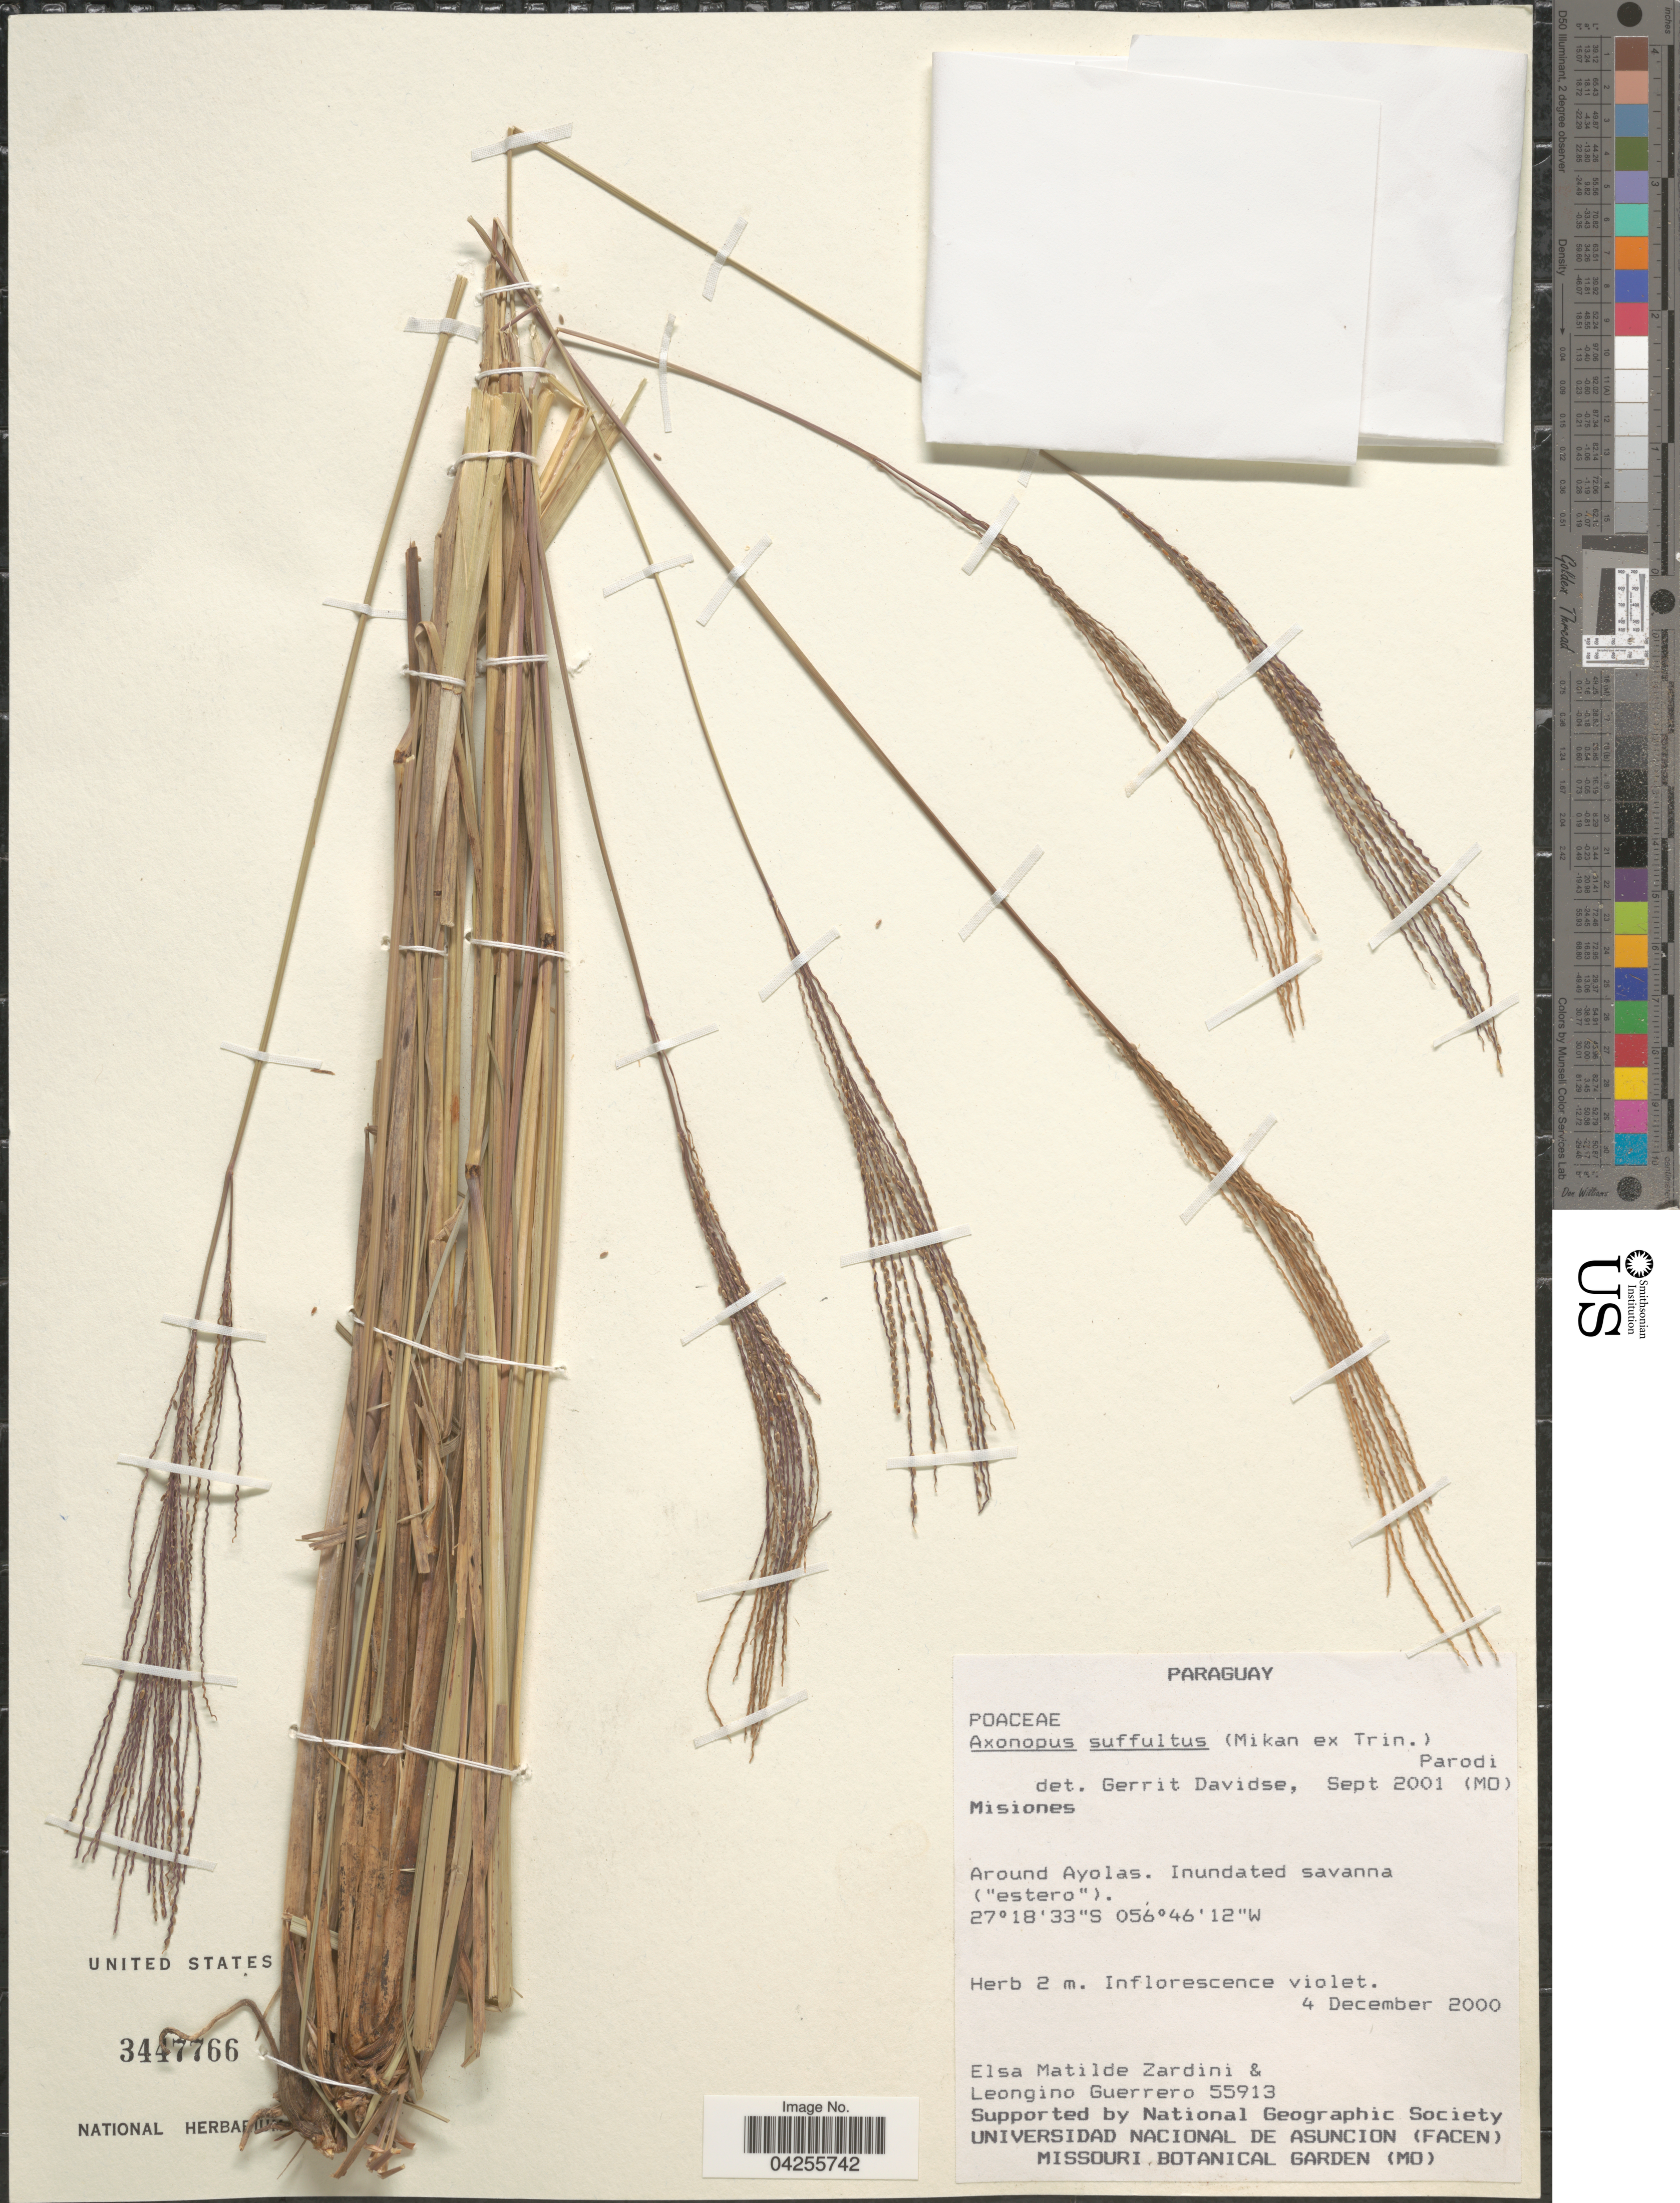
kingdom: Plantae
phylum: Tracheophyta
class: Liliopsida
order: Poales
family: Poaceae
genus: Axonopus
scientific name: Axonopus suffultus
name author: (Nees) Kuhlm.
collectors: E. M. Zardini & L. Guerrero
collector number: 55913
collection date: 2000-12-04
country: Paraguay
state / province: Misiones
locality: Around Ayolas. Inundated savanna ("estero").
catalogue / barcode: US 3447766